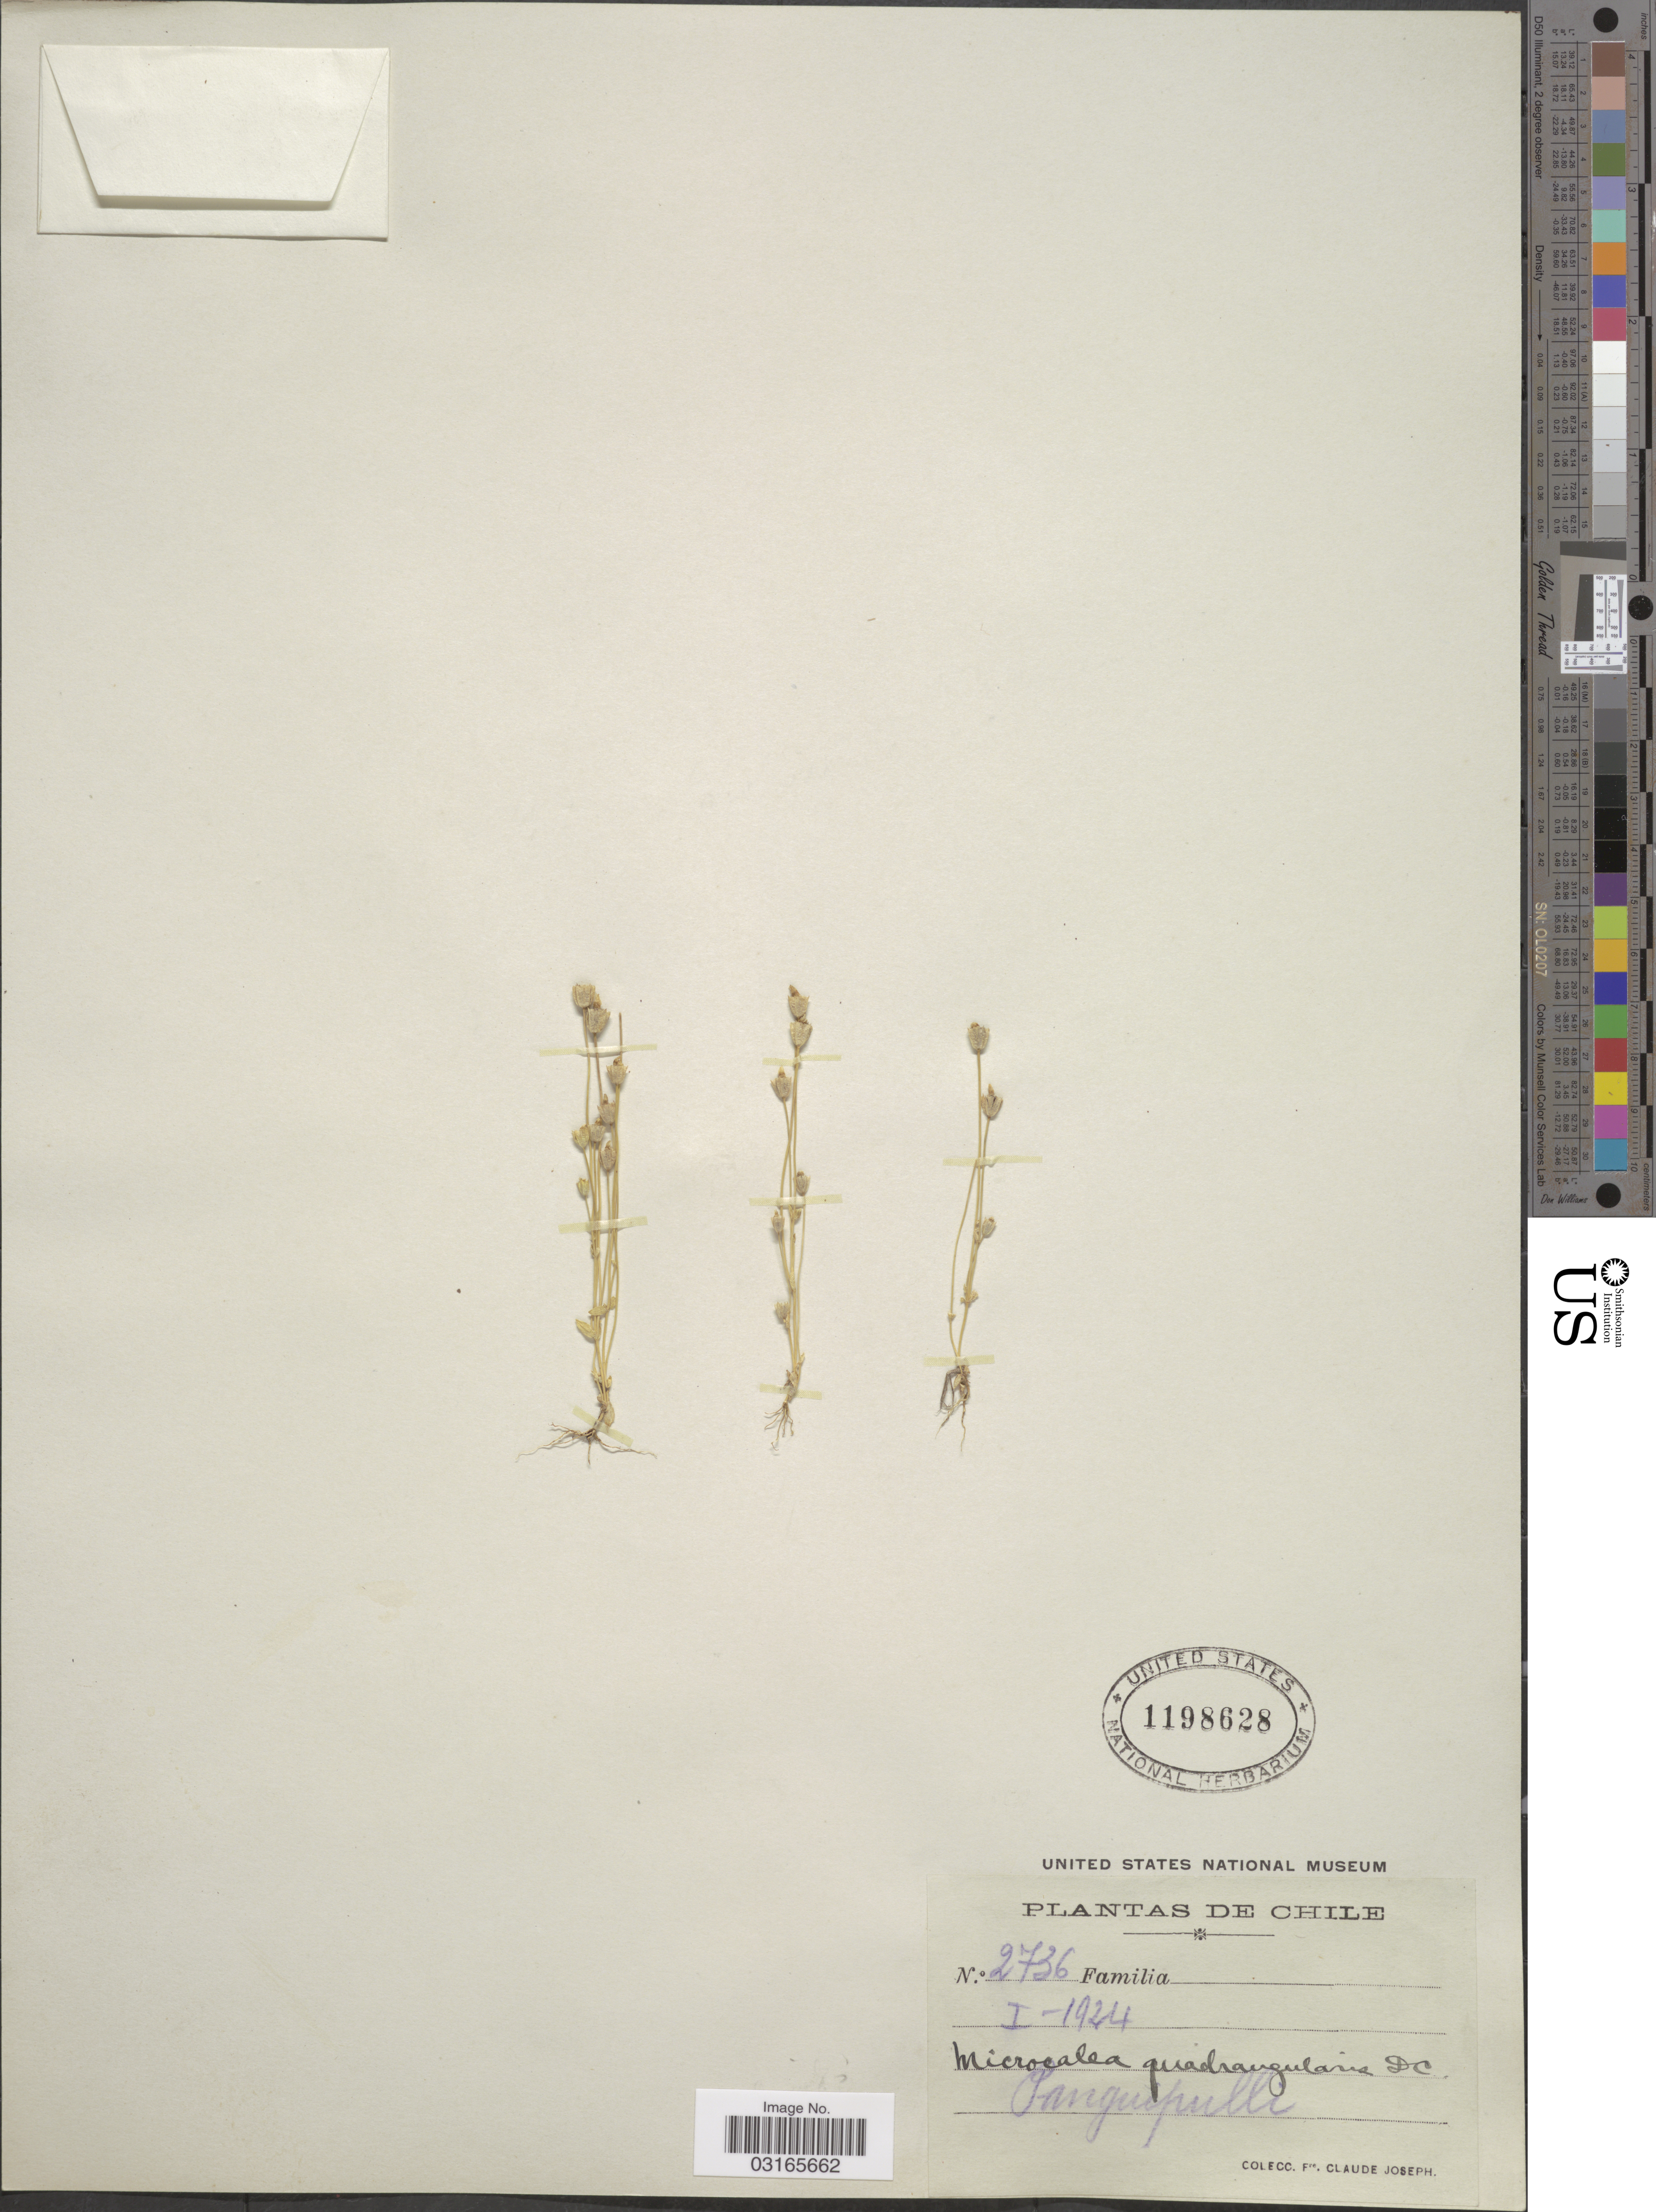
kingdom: Plantae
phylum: Tracheophyta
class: Magnoliopsida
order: Gentianales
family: Gentianaceae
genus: Microcala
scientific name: Microcala quadrangularis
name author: (Dombey ex Lam.) Griseb.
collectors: Bro. Claude-Joseph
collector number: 2736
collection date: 1924-01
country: Chile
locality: Panguipulli.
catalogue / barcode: US 1198628